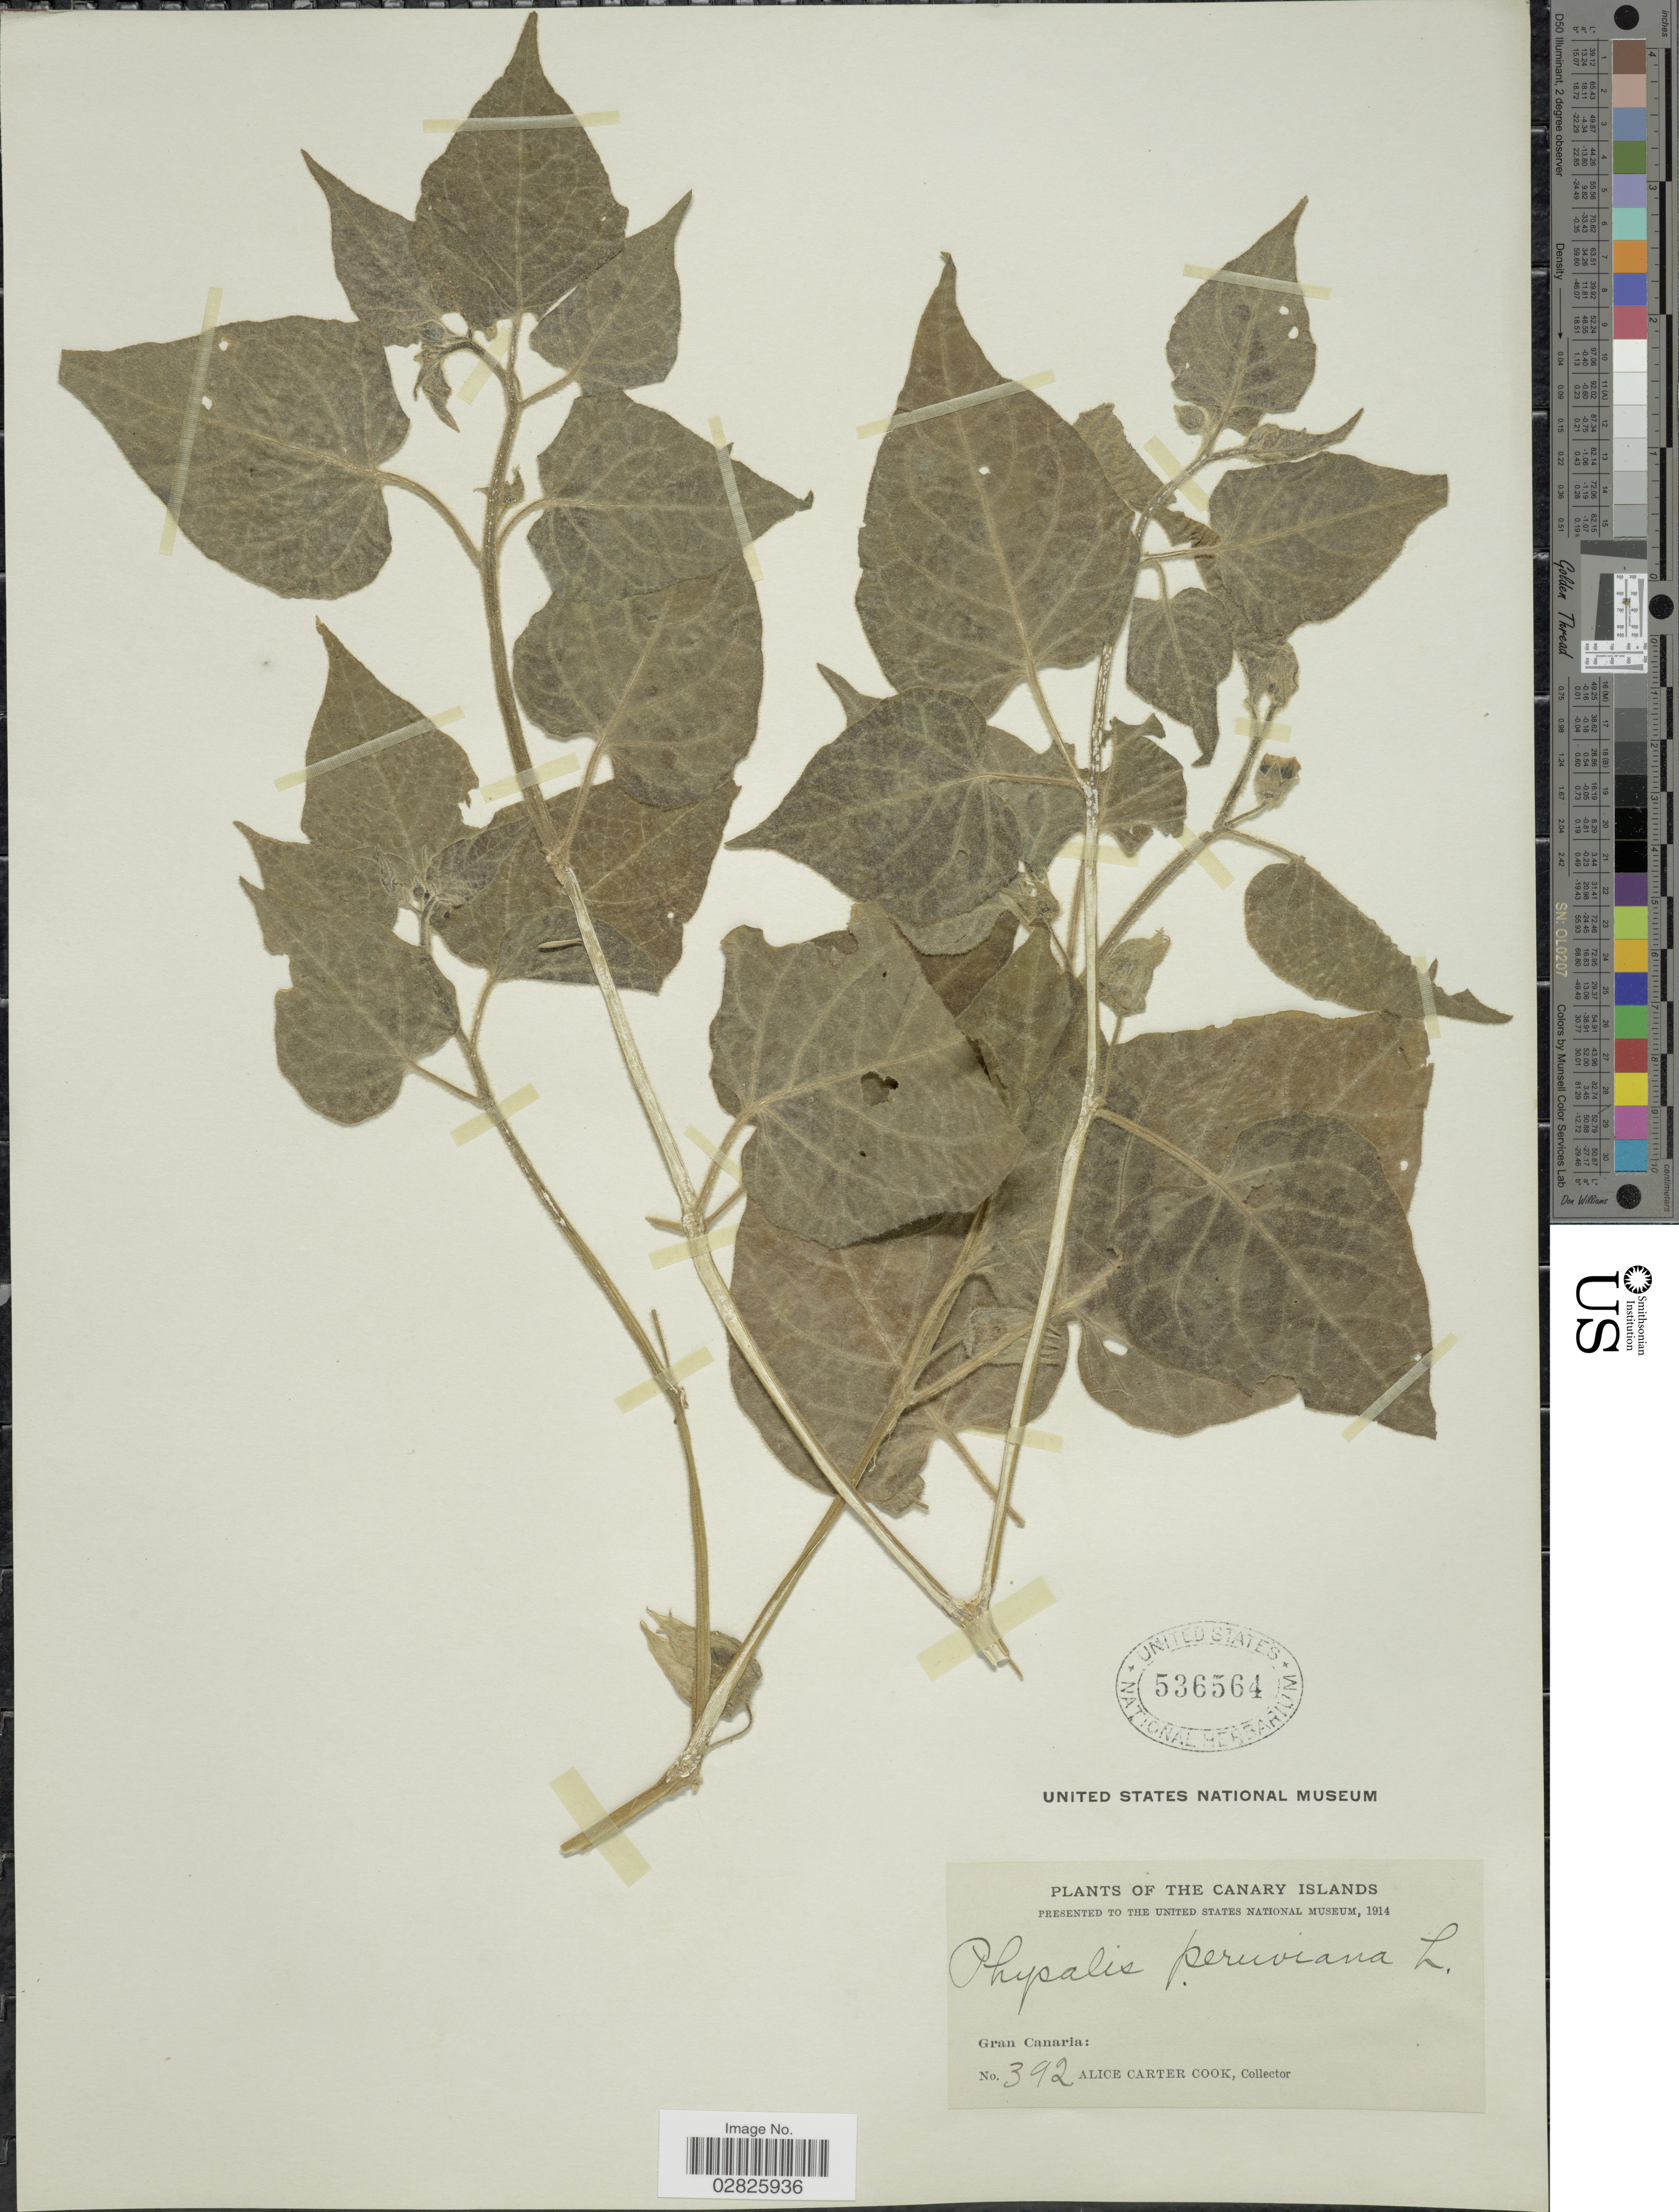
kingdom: Plantae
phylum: Tracheophyta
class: Magnoliopsida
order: Solanales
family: Solanaceae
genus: Physalis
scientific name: Physalis peruviana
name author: L.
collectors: Alice C. Cook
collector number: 392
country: Spain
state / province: Canarias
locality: Gran Canaria.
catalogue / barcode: US 536564